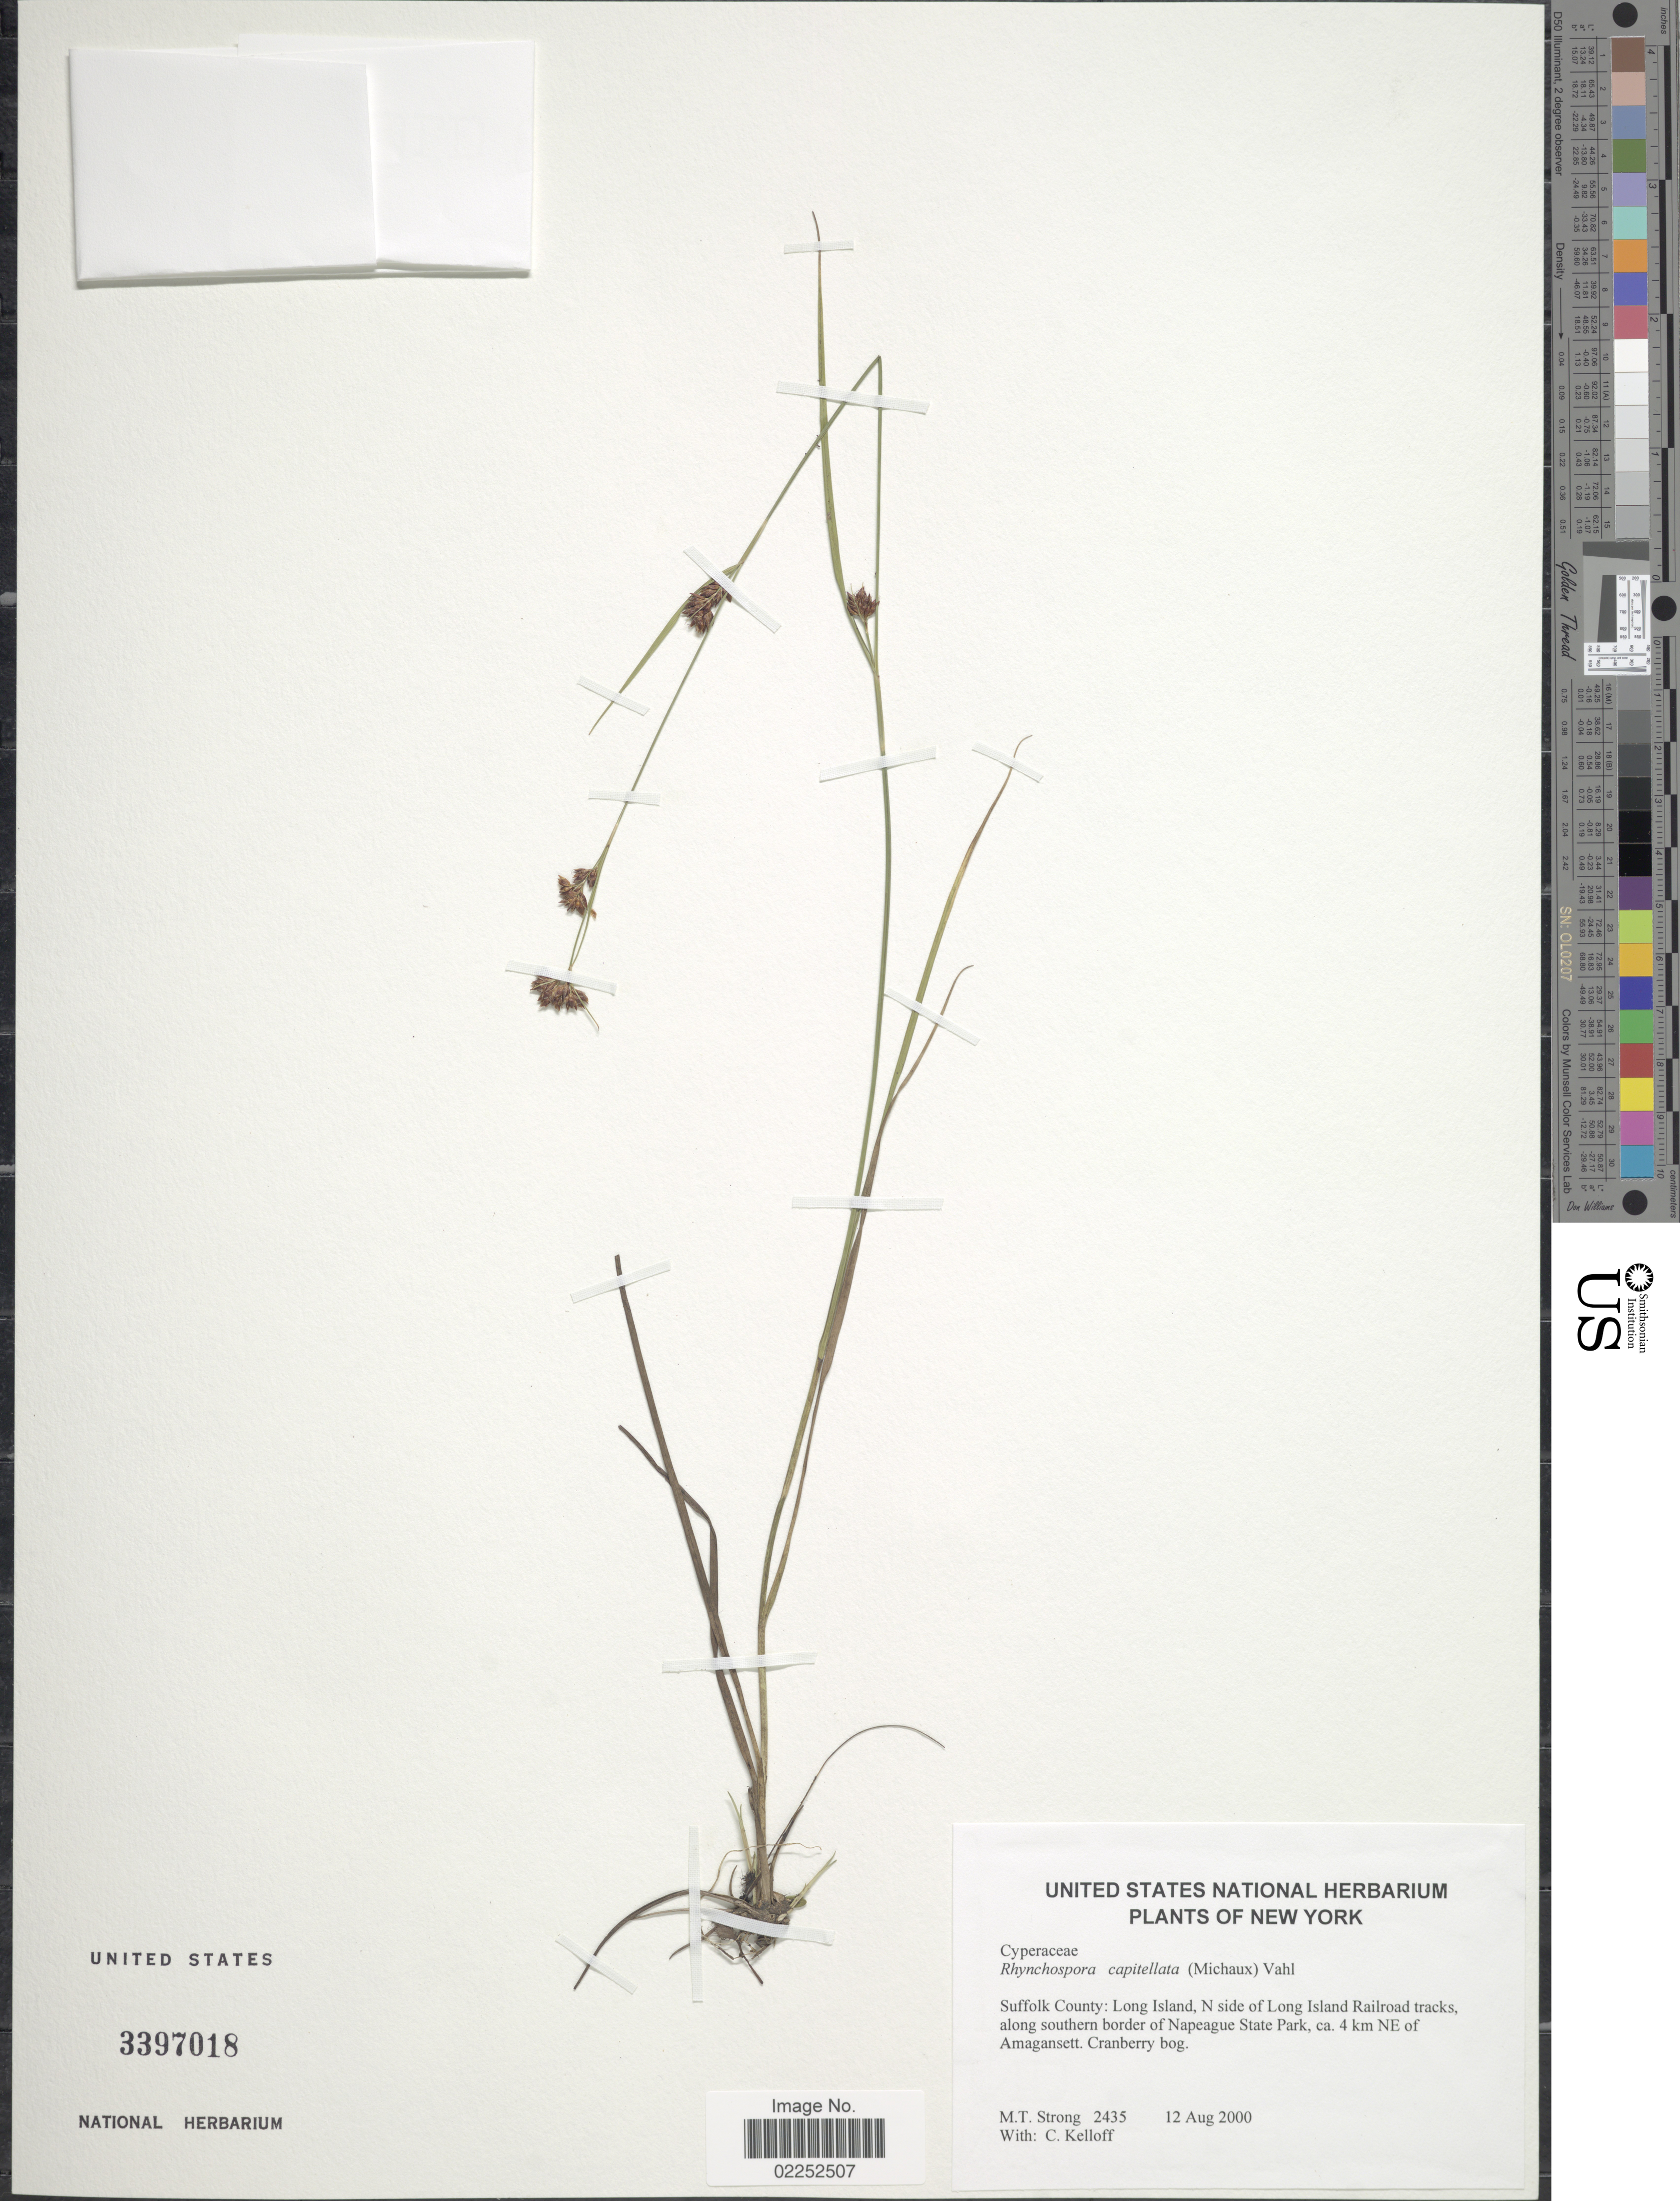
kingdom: Plantae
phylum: Tracheophyta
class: Liliopsida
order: Poales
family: Cyperaceae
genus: Rhynchospora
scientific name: Rhynchospora capitellata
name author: (Michx.) Vahl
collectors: M. T. Strong & C. L. Kelloff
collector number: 2435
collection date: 2000-08-12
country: United States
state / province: New York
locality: Suffolk County: Long Island, N side of Long Island Railroad tracks, along southern border of Napeague State Park, ca 4 km NE of Amagansett. Cranberry bog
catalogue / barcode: US 3397018